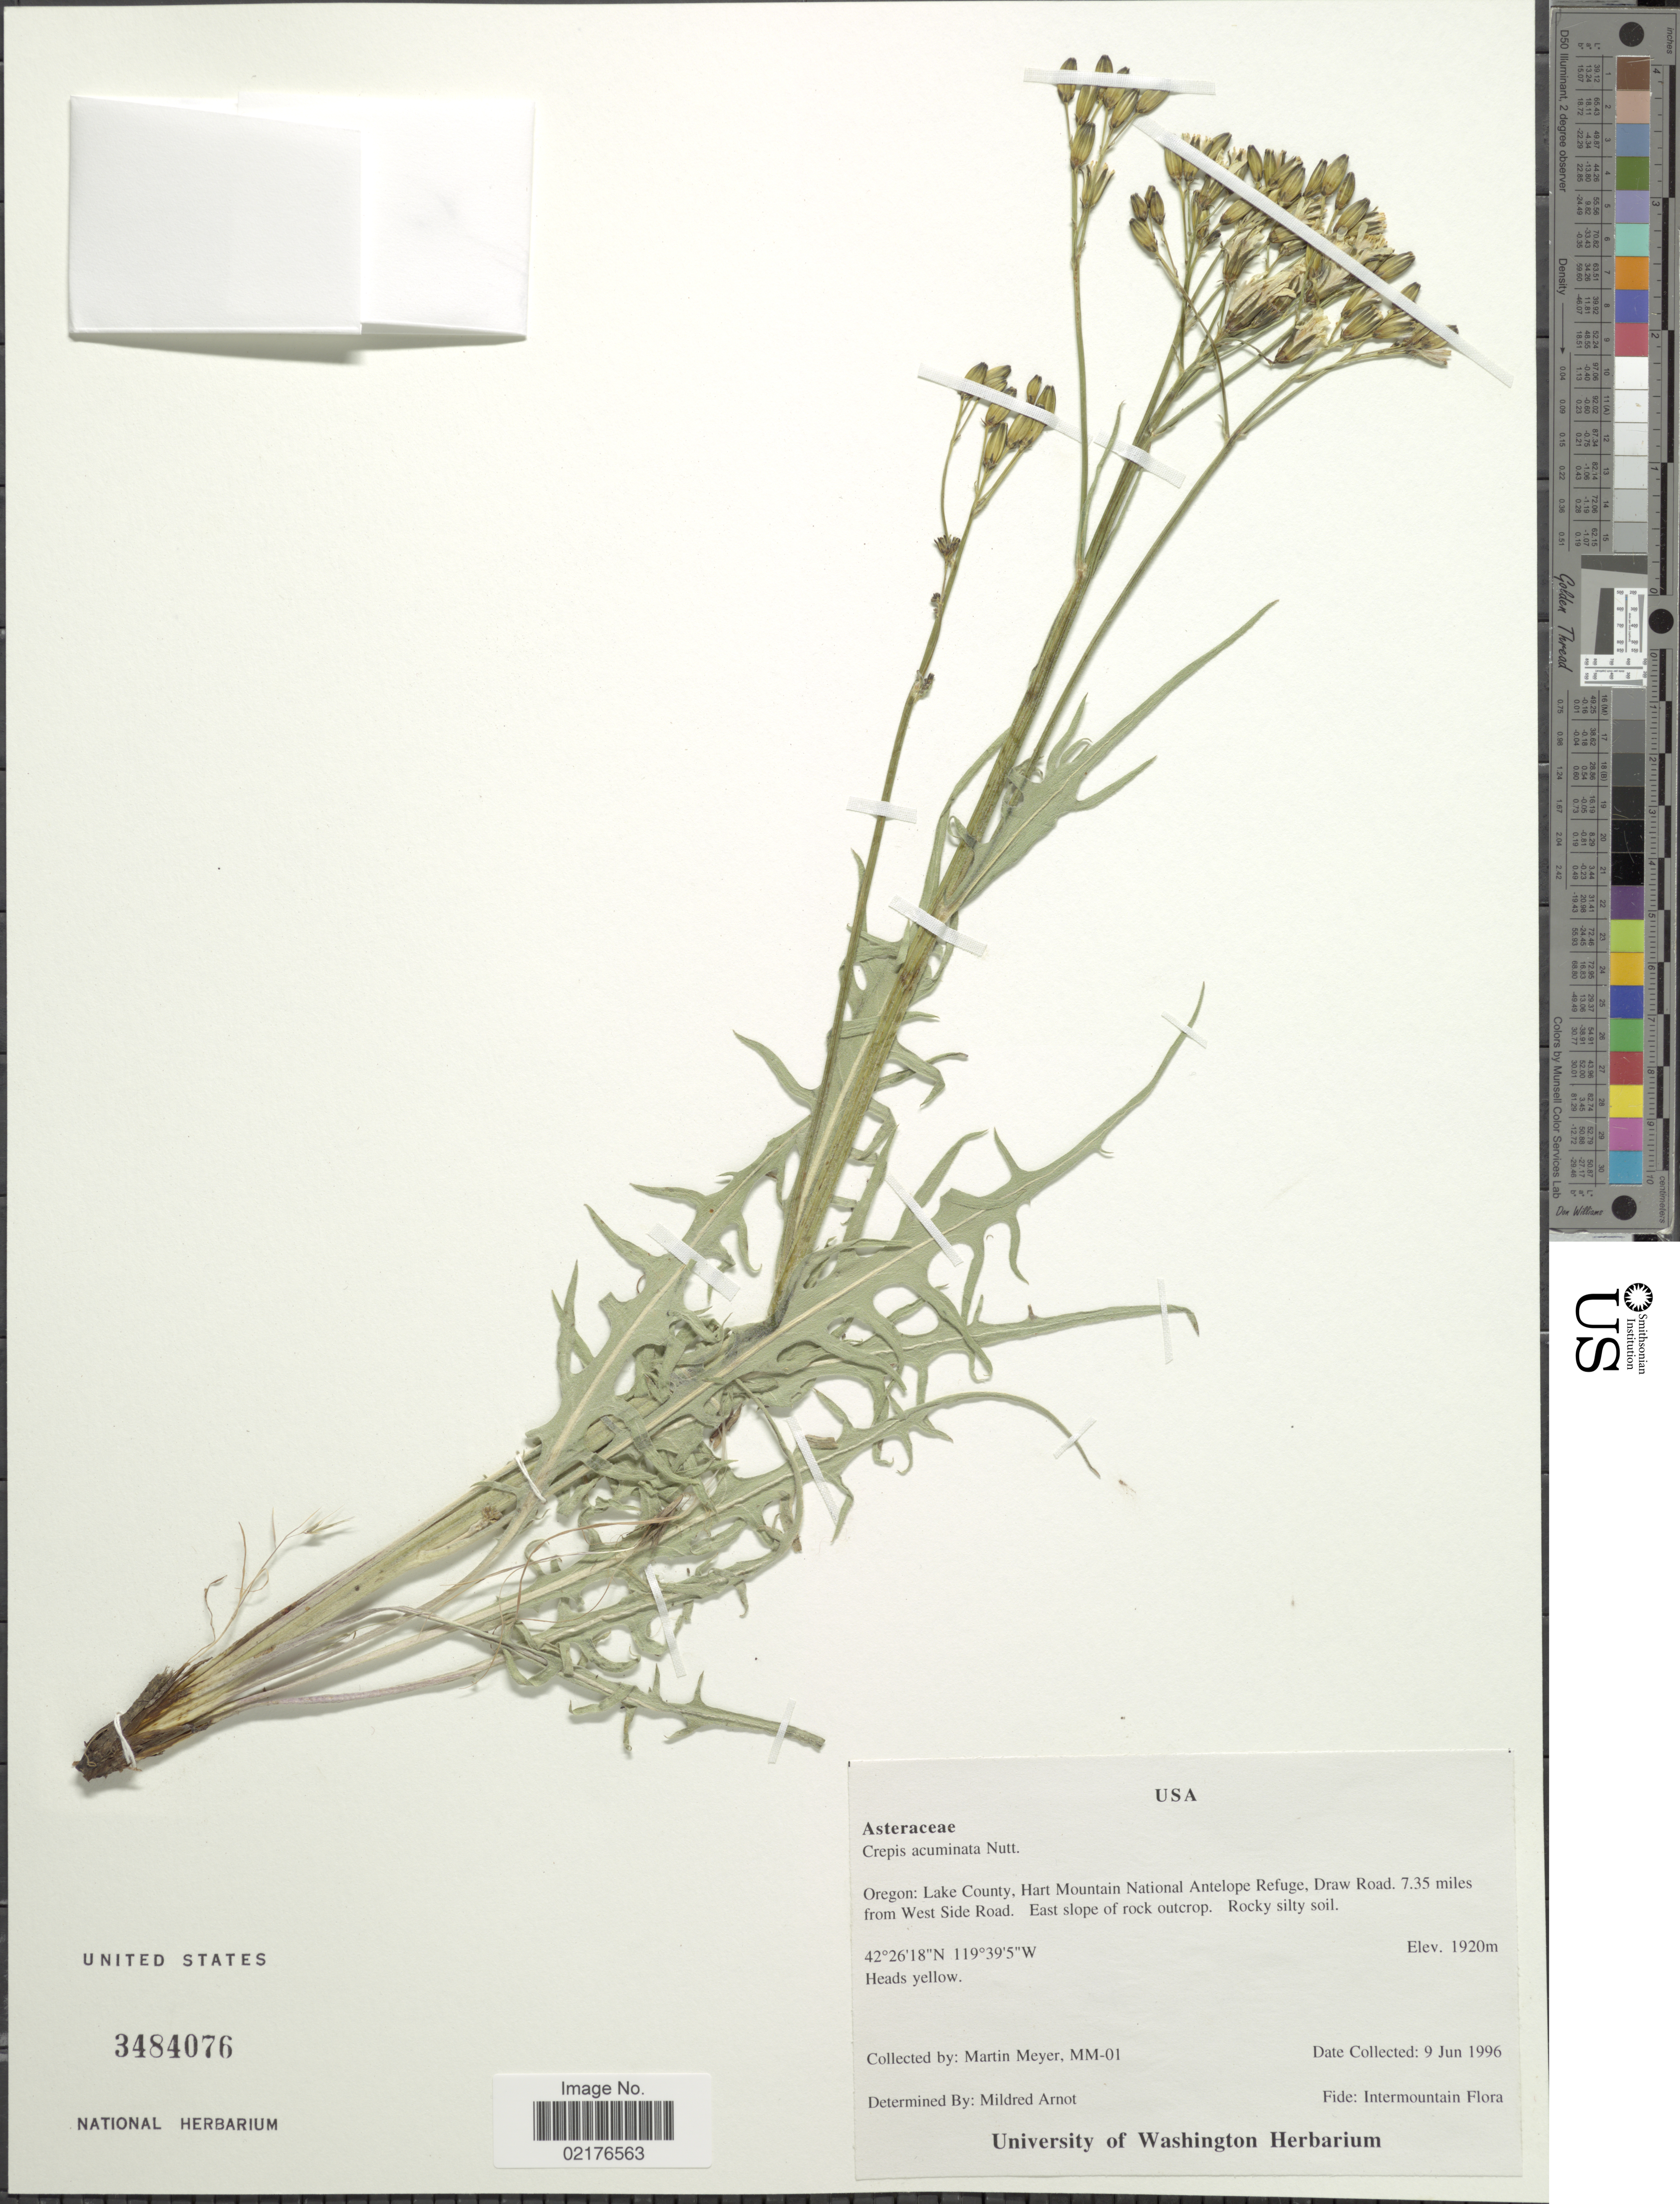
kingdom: Plantae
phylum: Tracheophyta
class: Magnoliopsida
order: Asterales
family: Asteraceae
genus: Crepis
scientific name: Crepis acuminata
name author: Nutt.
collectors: M. Meyer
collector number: MM-01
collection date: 1996-06-09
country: United States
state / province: Oregon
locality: Oregon: Lake County, Hart Mountain National Antelope Refuge, Draw Road, 7.35 miles from West Side Road, East slope of rock outcrop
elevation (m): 1920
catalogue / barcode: US 3484076